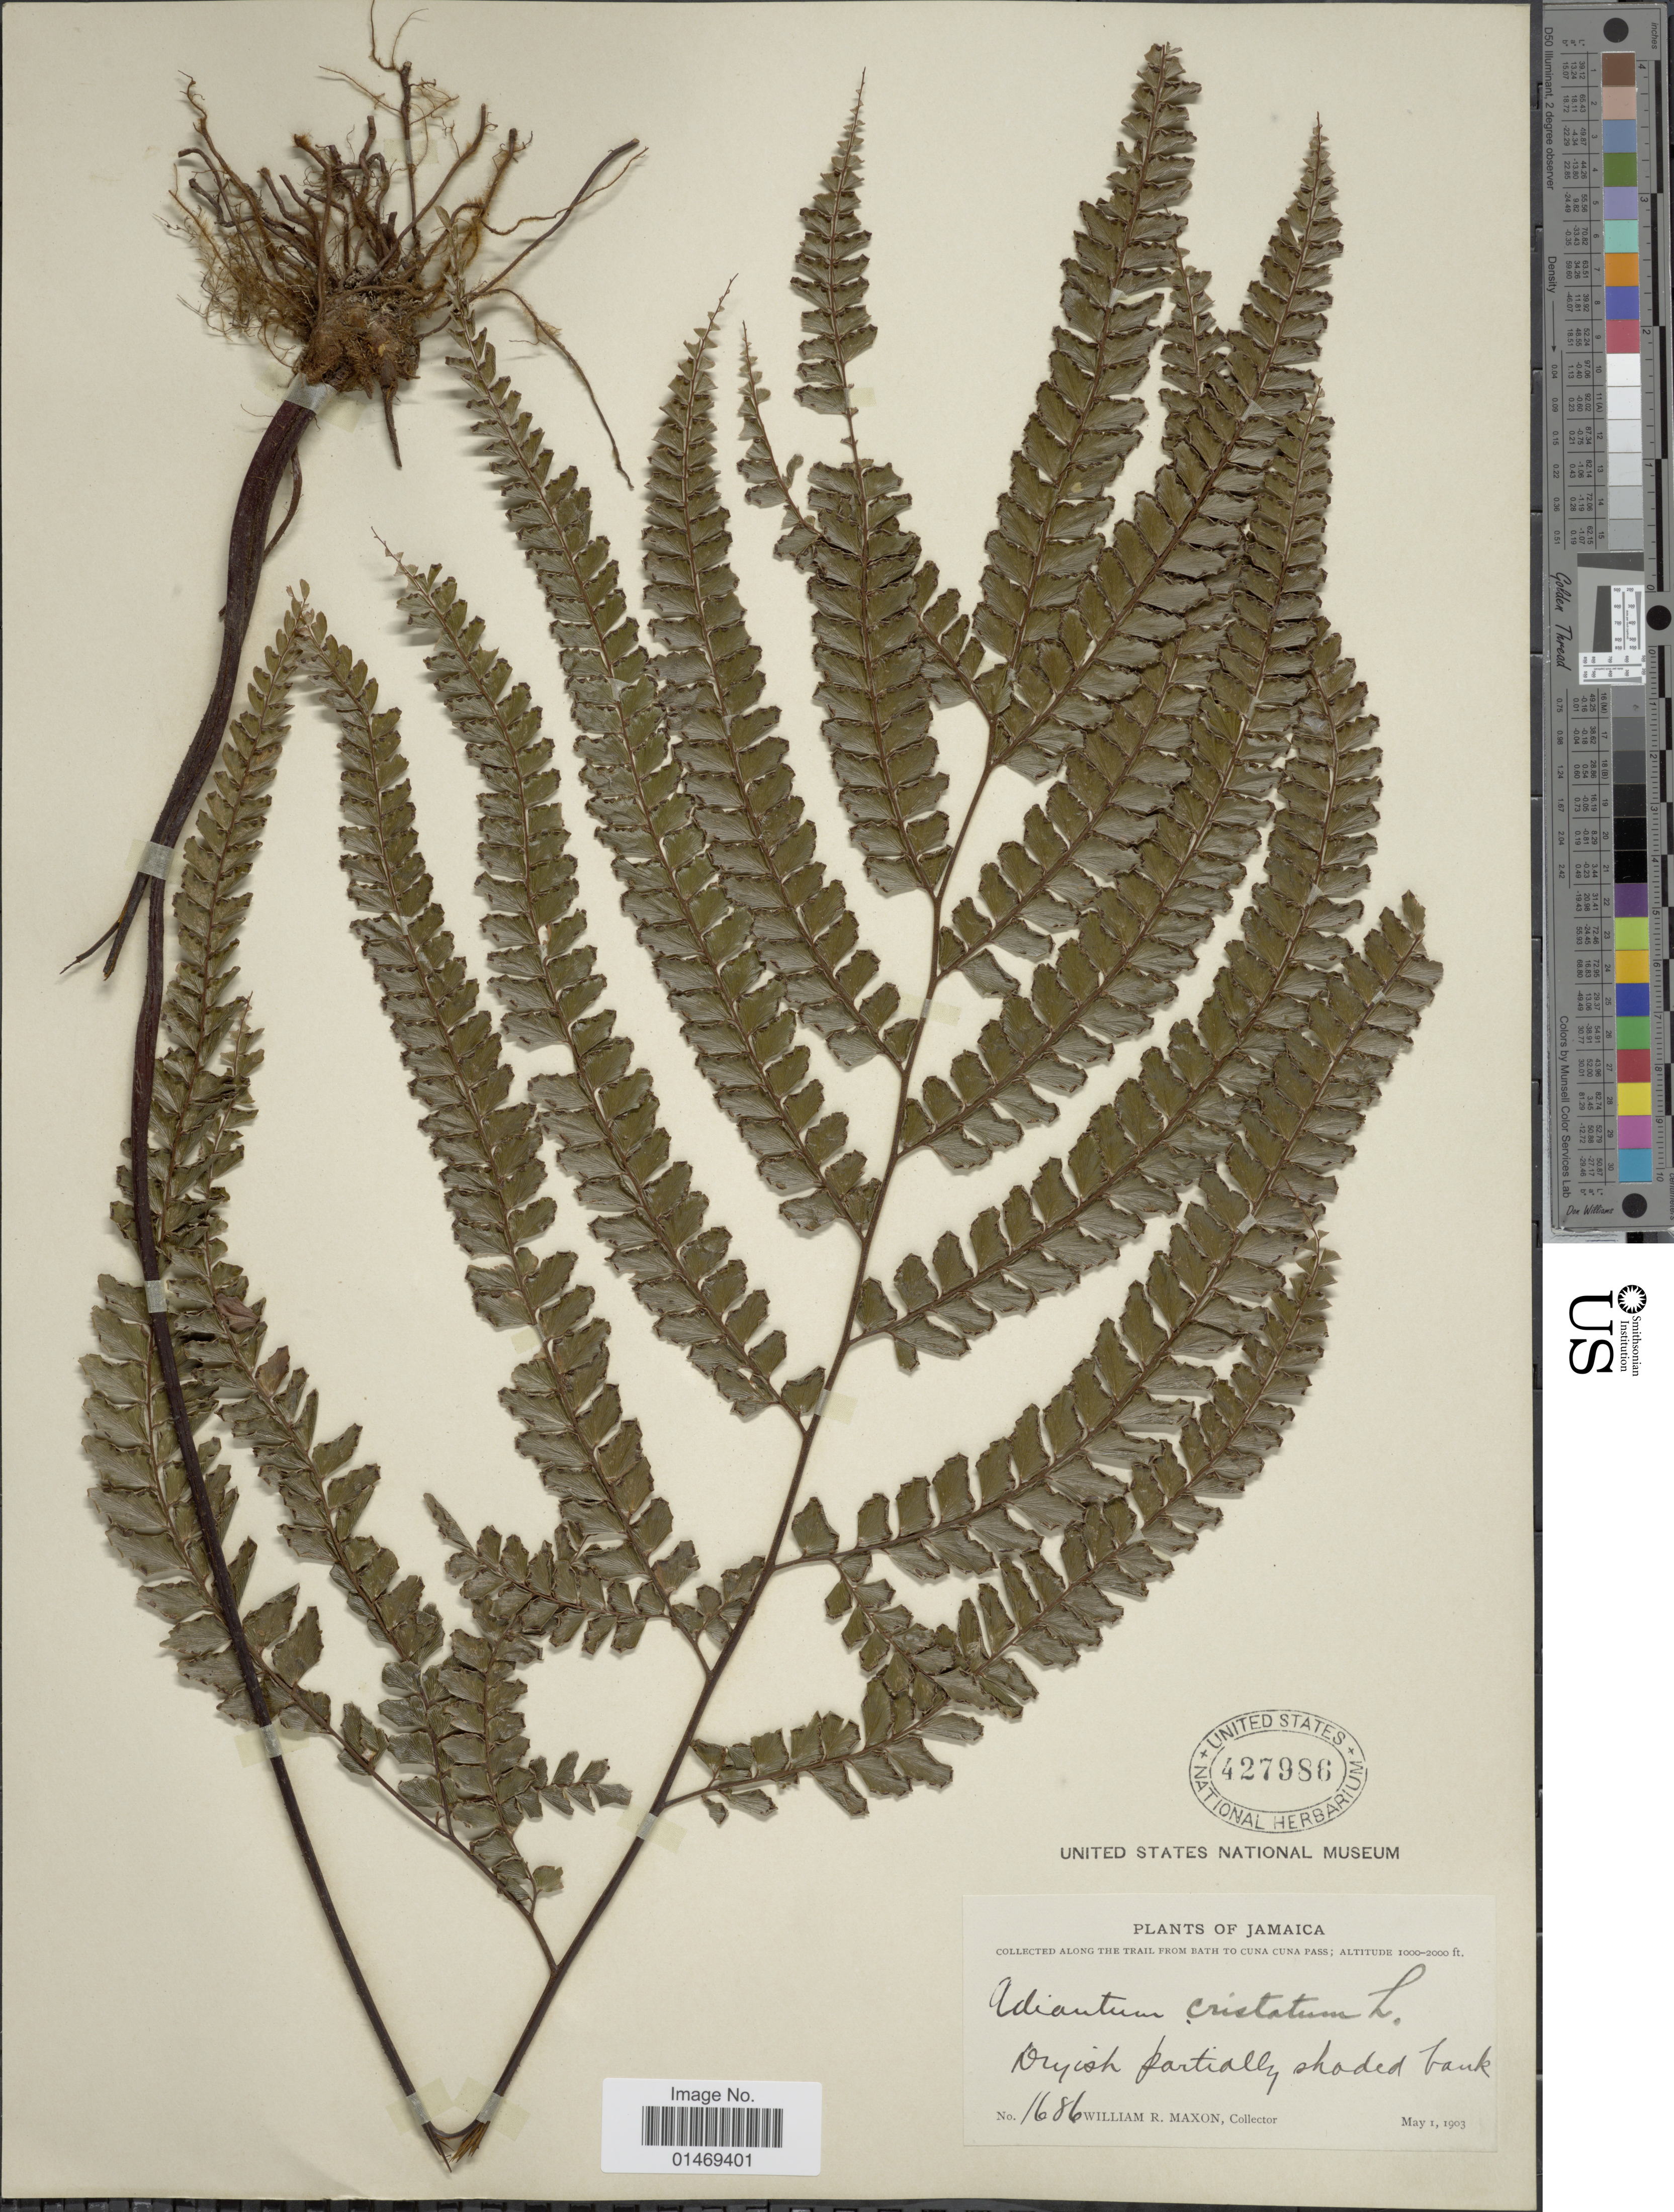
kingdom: Plantae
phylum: Tracheophyta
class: Polypodiopsida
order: Polypodiales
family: Pteridaceae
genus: Adiantum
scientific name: Adiantum pyramidale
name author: (L.) Willd.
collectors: W. R. Maxon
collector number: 1686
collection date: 1903-05-01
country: Jamaica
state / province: Saint Thomas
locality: Along the trail from Bath to Cuna Cuna Pass; dryish partially shaded bank.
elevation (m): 305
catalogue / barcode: US 427986